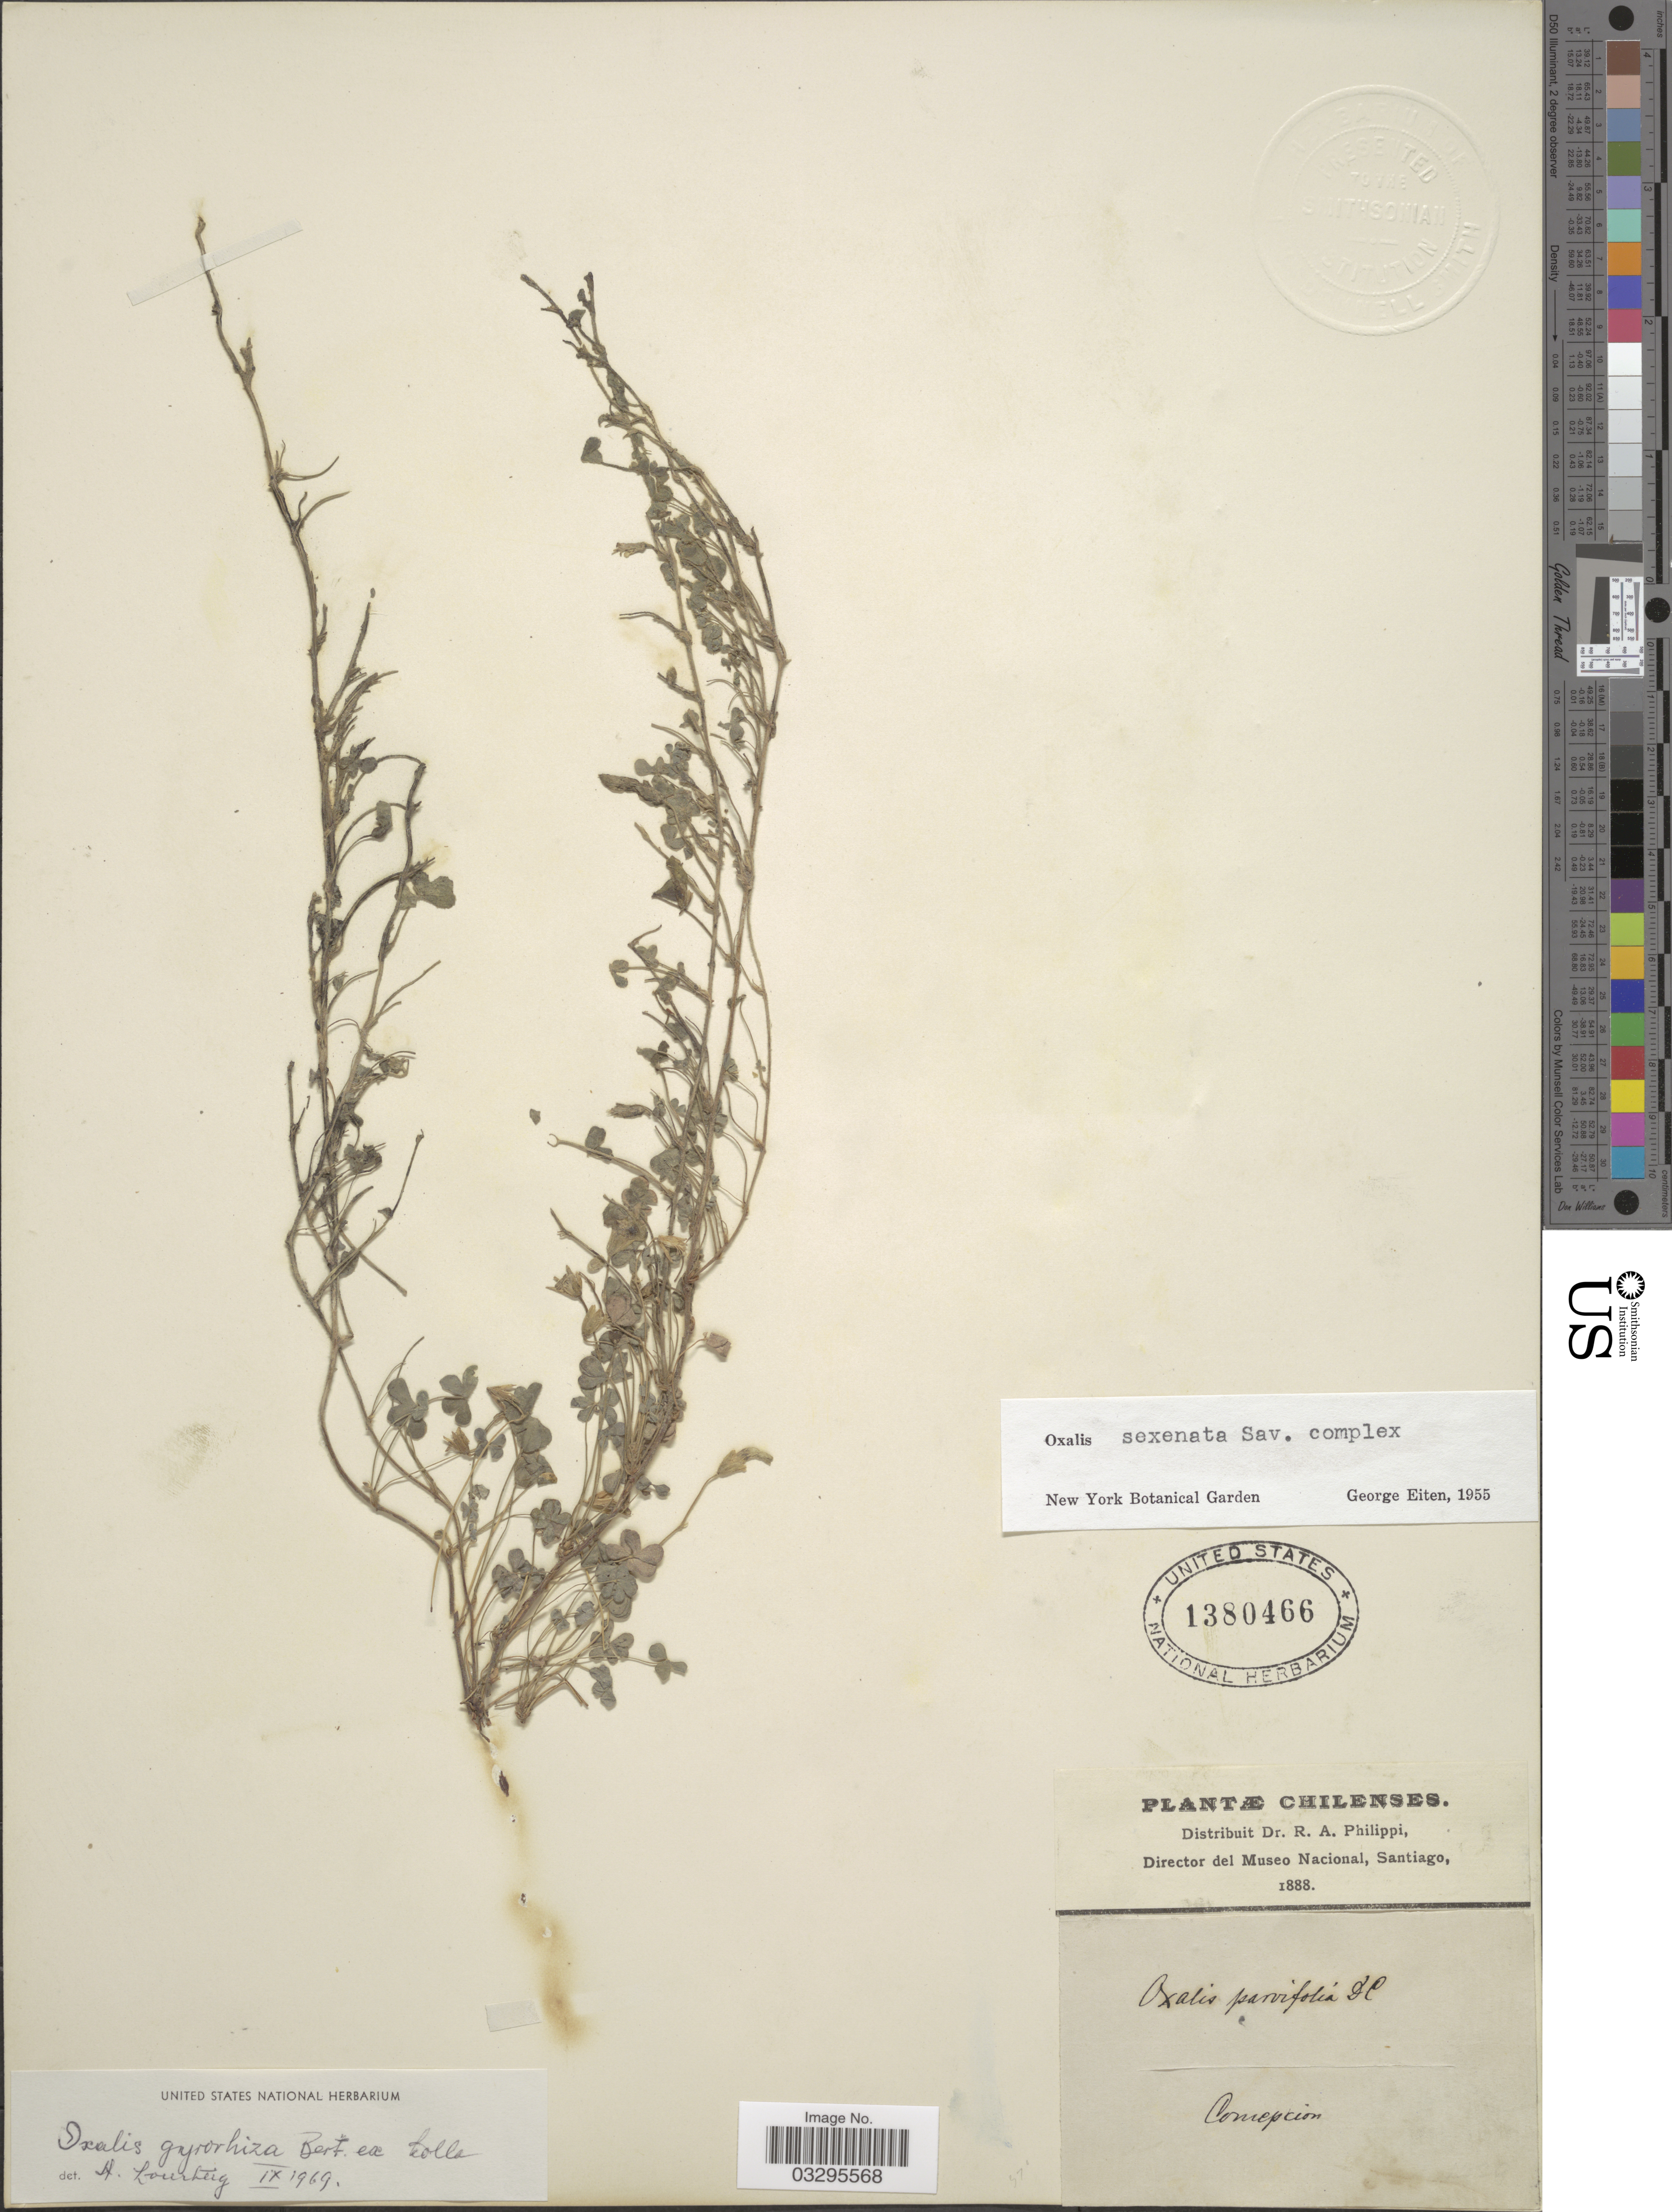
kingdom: Plantae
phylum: Tracheophyta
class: Magnoliopsida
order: Oxalidales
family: Oxalidaceae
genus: Oxalis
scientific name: Oxalis gyrorhiza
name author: Bertero ex Colla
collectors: ex. herb. R.A. Philippi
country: Chile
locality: Concepcion.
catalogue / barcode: US 1380466